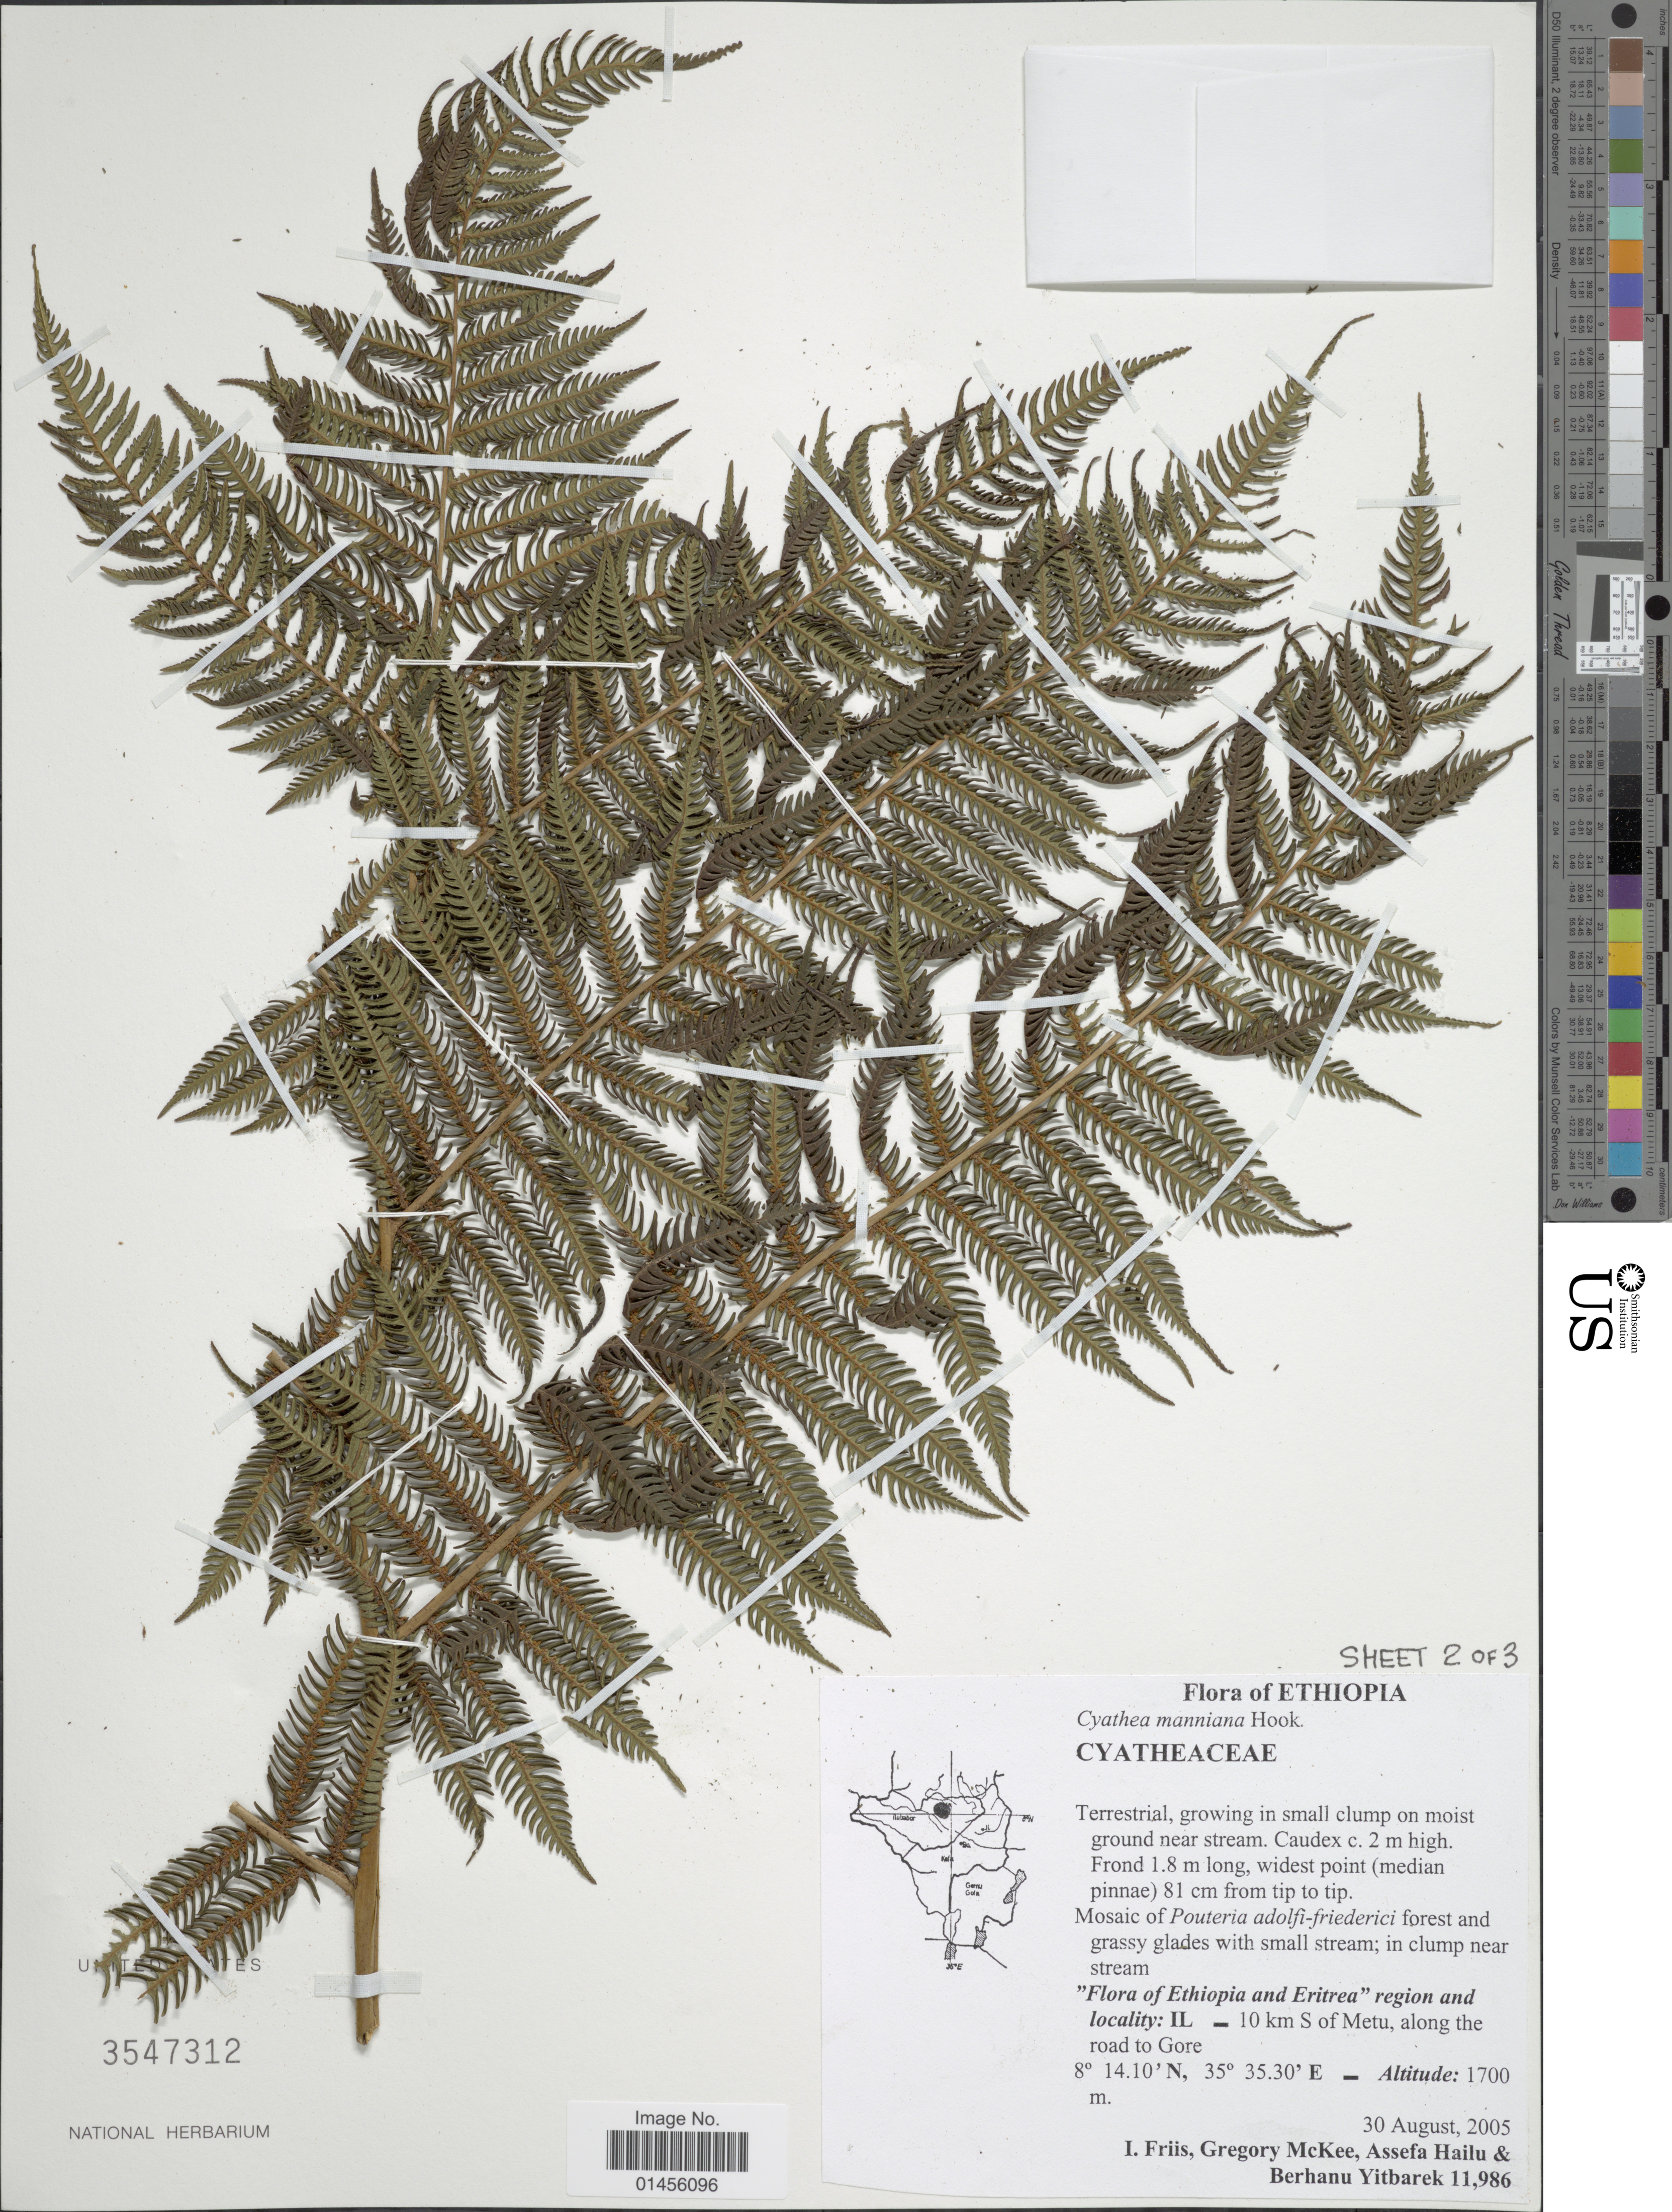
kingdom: Plantae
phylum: Tracheophyta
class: Polypodiopsida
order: Cyatheales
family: Cyatheaceae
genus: Alsophila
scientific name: Alsophila manniana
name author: (Hook.) R.M. Tryon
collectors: I. Friis, G. S. McKee, A. Hailu & B. Yitbarek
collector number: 11986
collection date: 2005-08-30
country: Ethiopia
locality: Ethiopia and Eritrea, region and locality: IL. 10 km S of Metu, along the road to Gore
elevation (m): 1700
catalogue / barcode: US 3547312